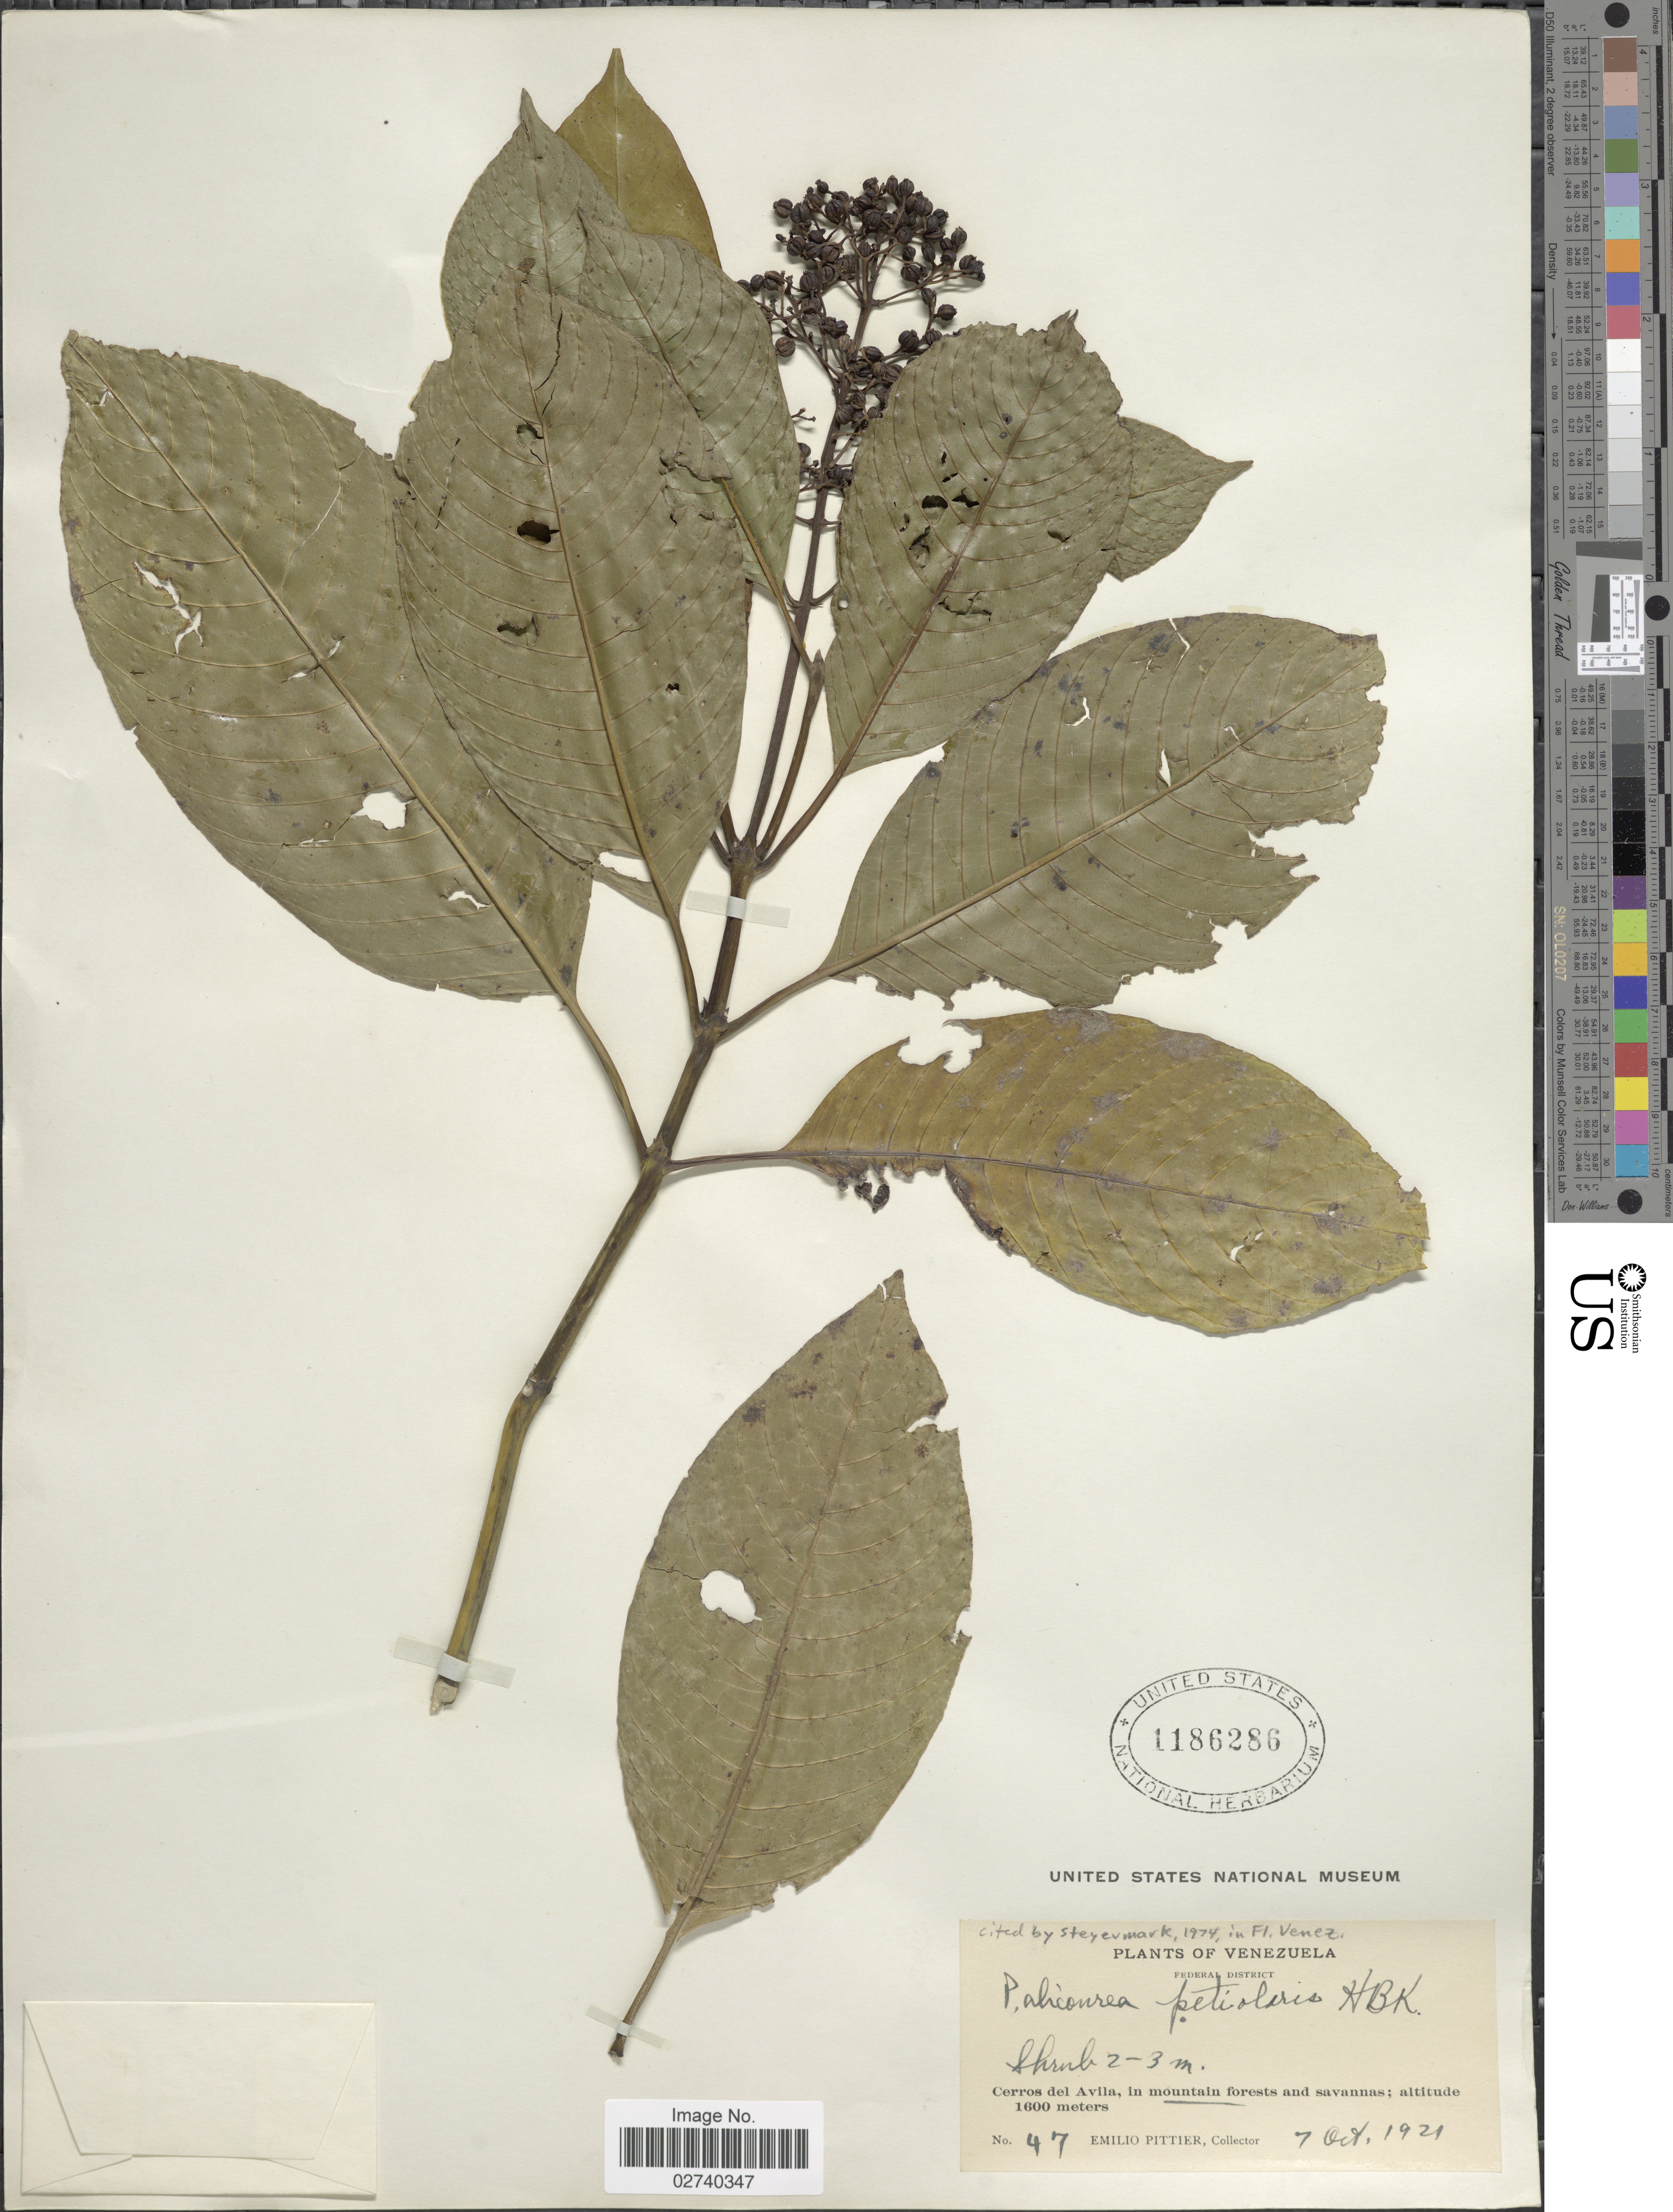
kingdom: Plantae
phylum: Tracheophyta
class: Magnoliopsida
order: Gentianales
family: Rubiaceae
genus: Palicourea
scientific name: Palicourea petiolaris Kunth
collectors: E. Pittier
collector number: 47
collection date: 1921-10-07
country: Venezuela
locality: Federal District. Cerros del Avila, in mountain forests.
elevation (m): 1600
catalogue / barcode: US 1186286